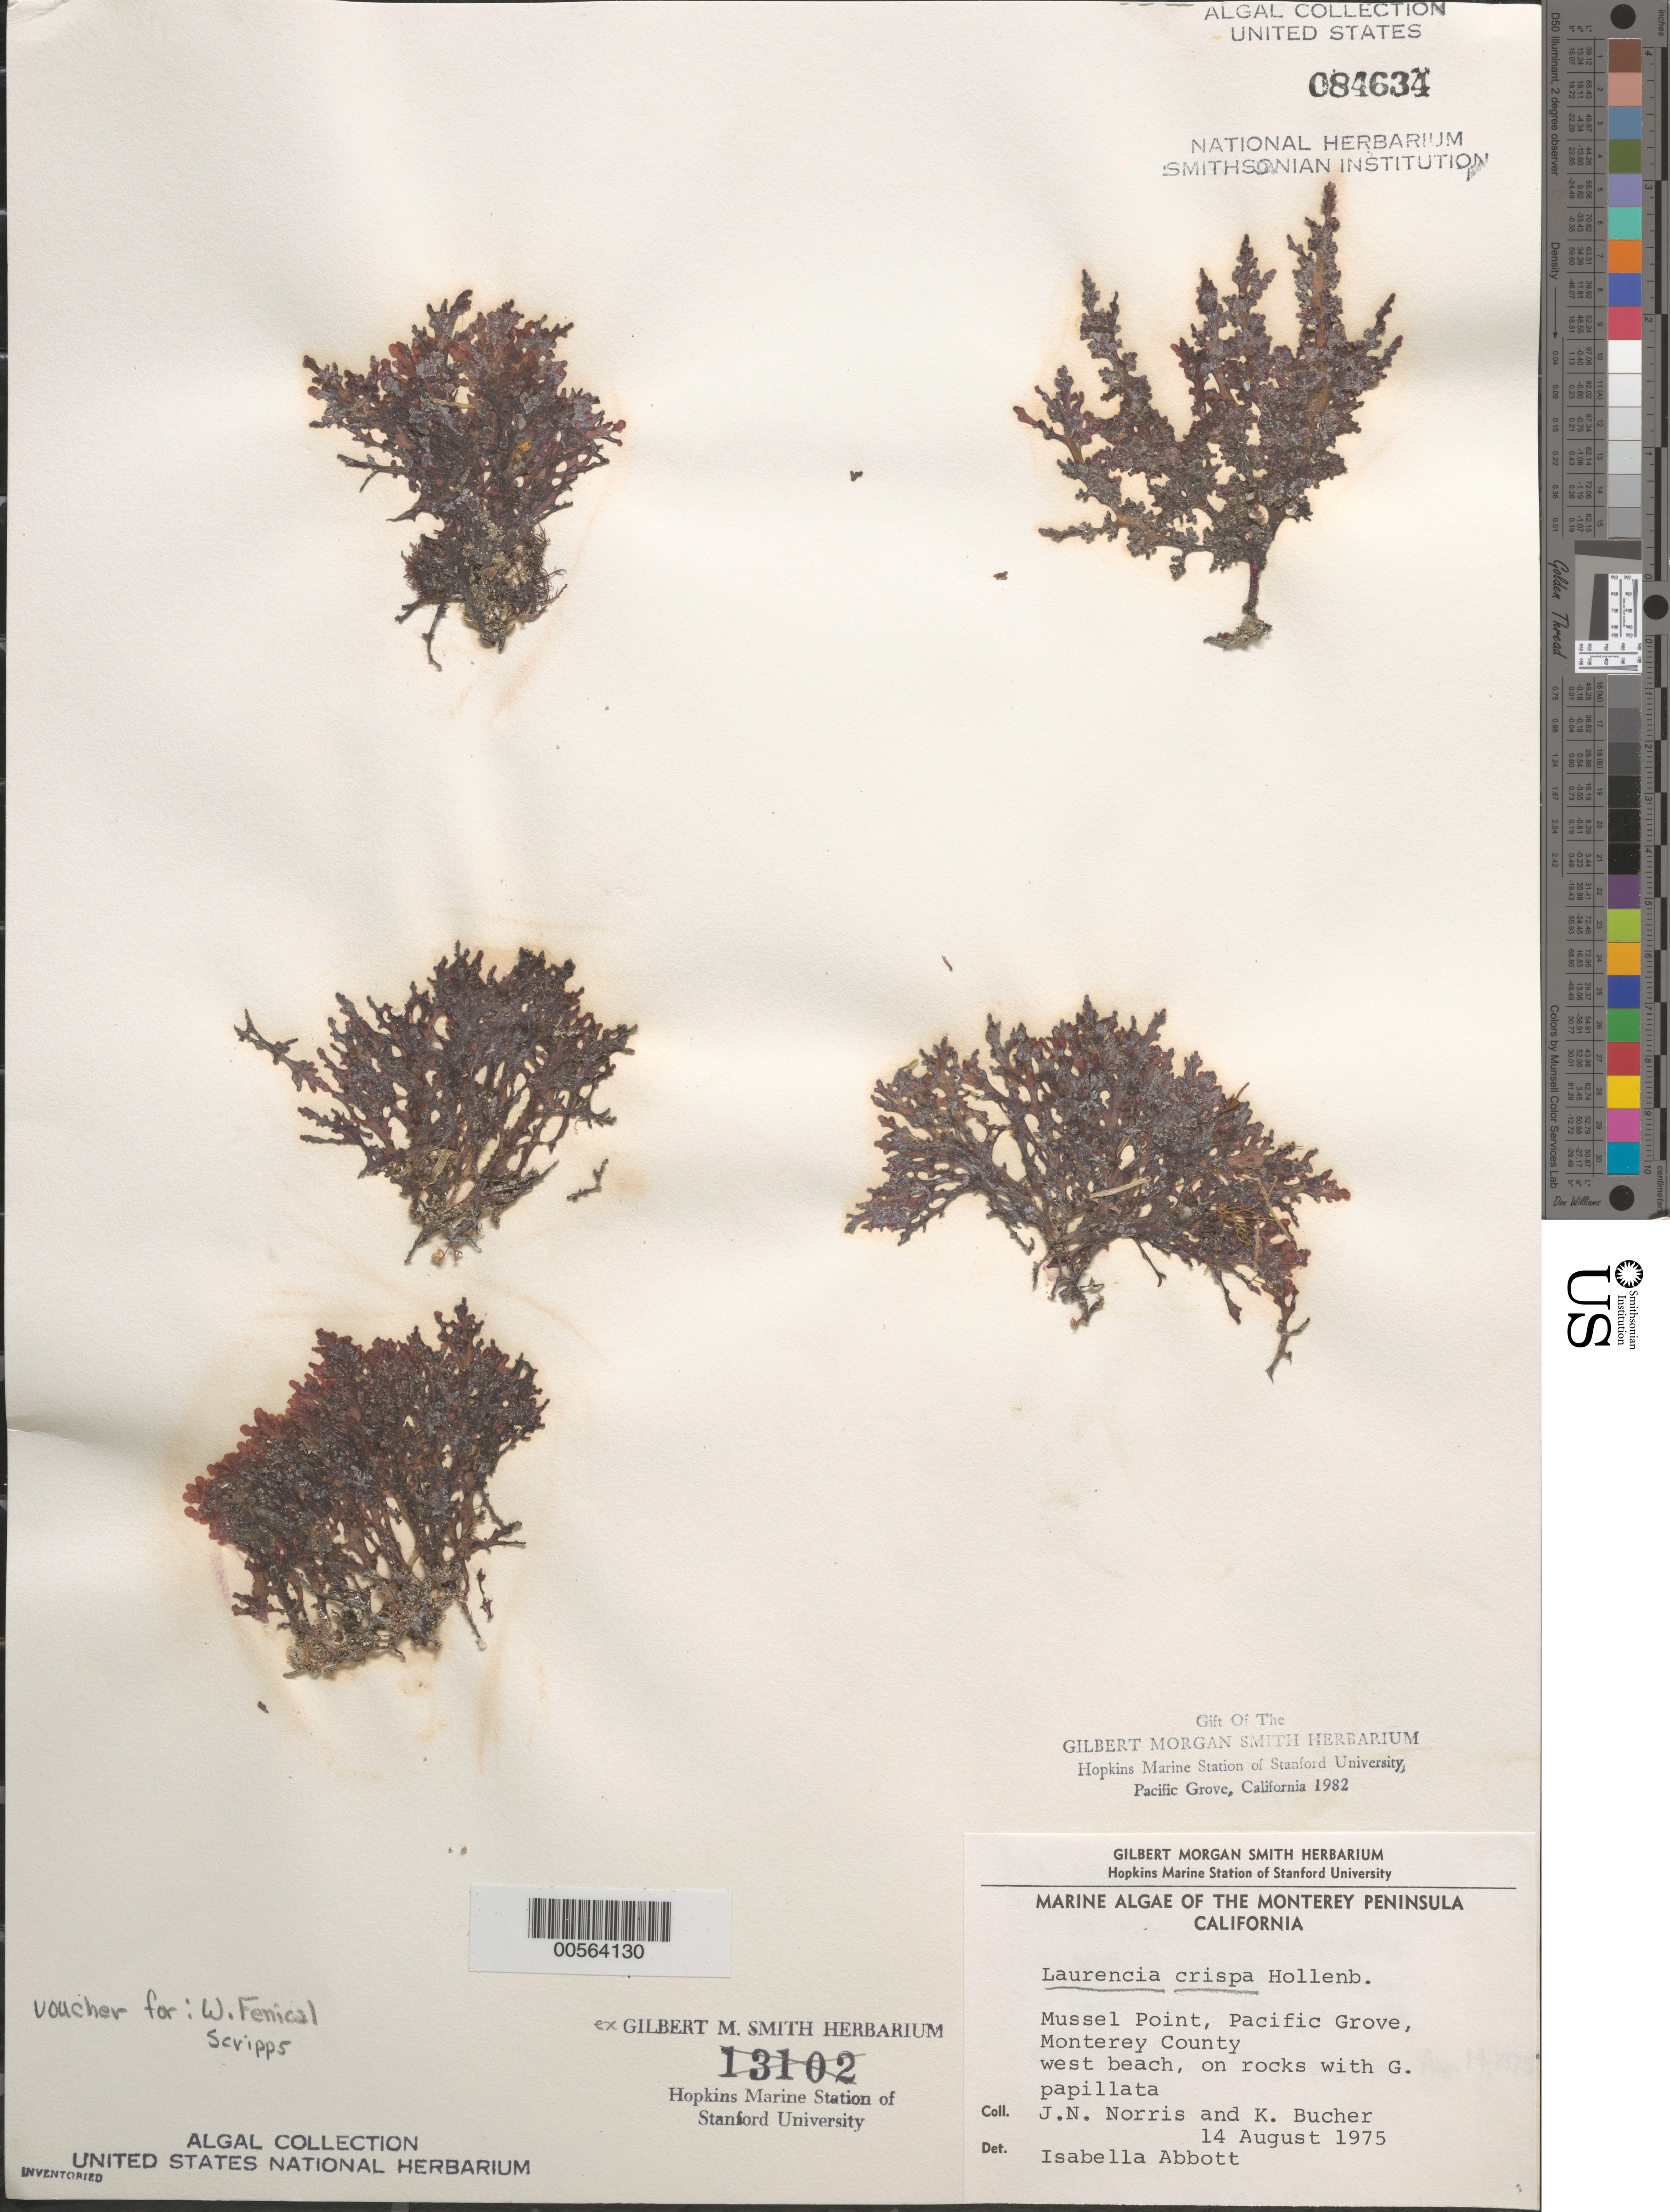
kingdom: Plantae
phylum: Rhodophyta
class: Florideophyceae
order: Ceramiales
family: Rhodomelaceae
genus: Osmundea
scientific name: Osmundea crispa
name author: (Hollenb.) K.W. Nam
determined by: Algae name updating Project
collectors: J. N. Norris & K. E. Bucher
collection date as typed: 14 Aug 1975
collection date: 1975-08-14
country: United States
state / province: California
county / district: Monterey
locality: Mussel Point, Pacific Grove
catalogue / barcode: US 84634